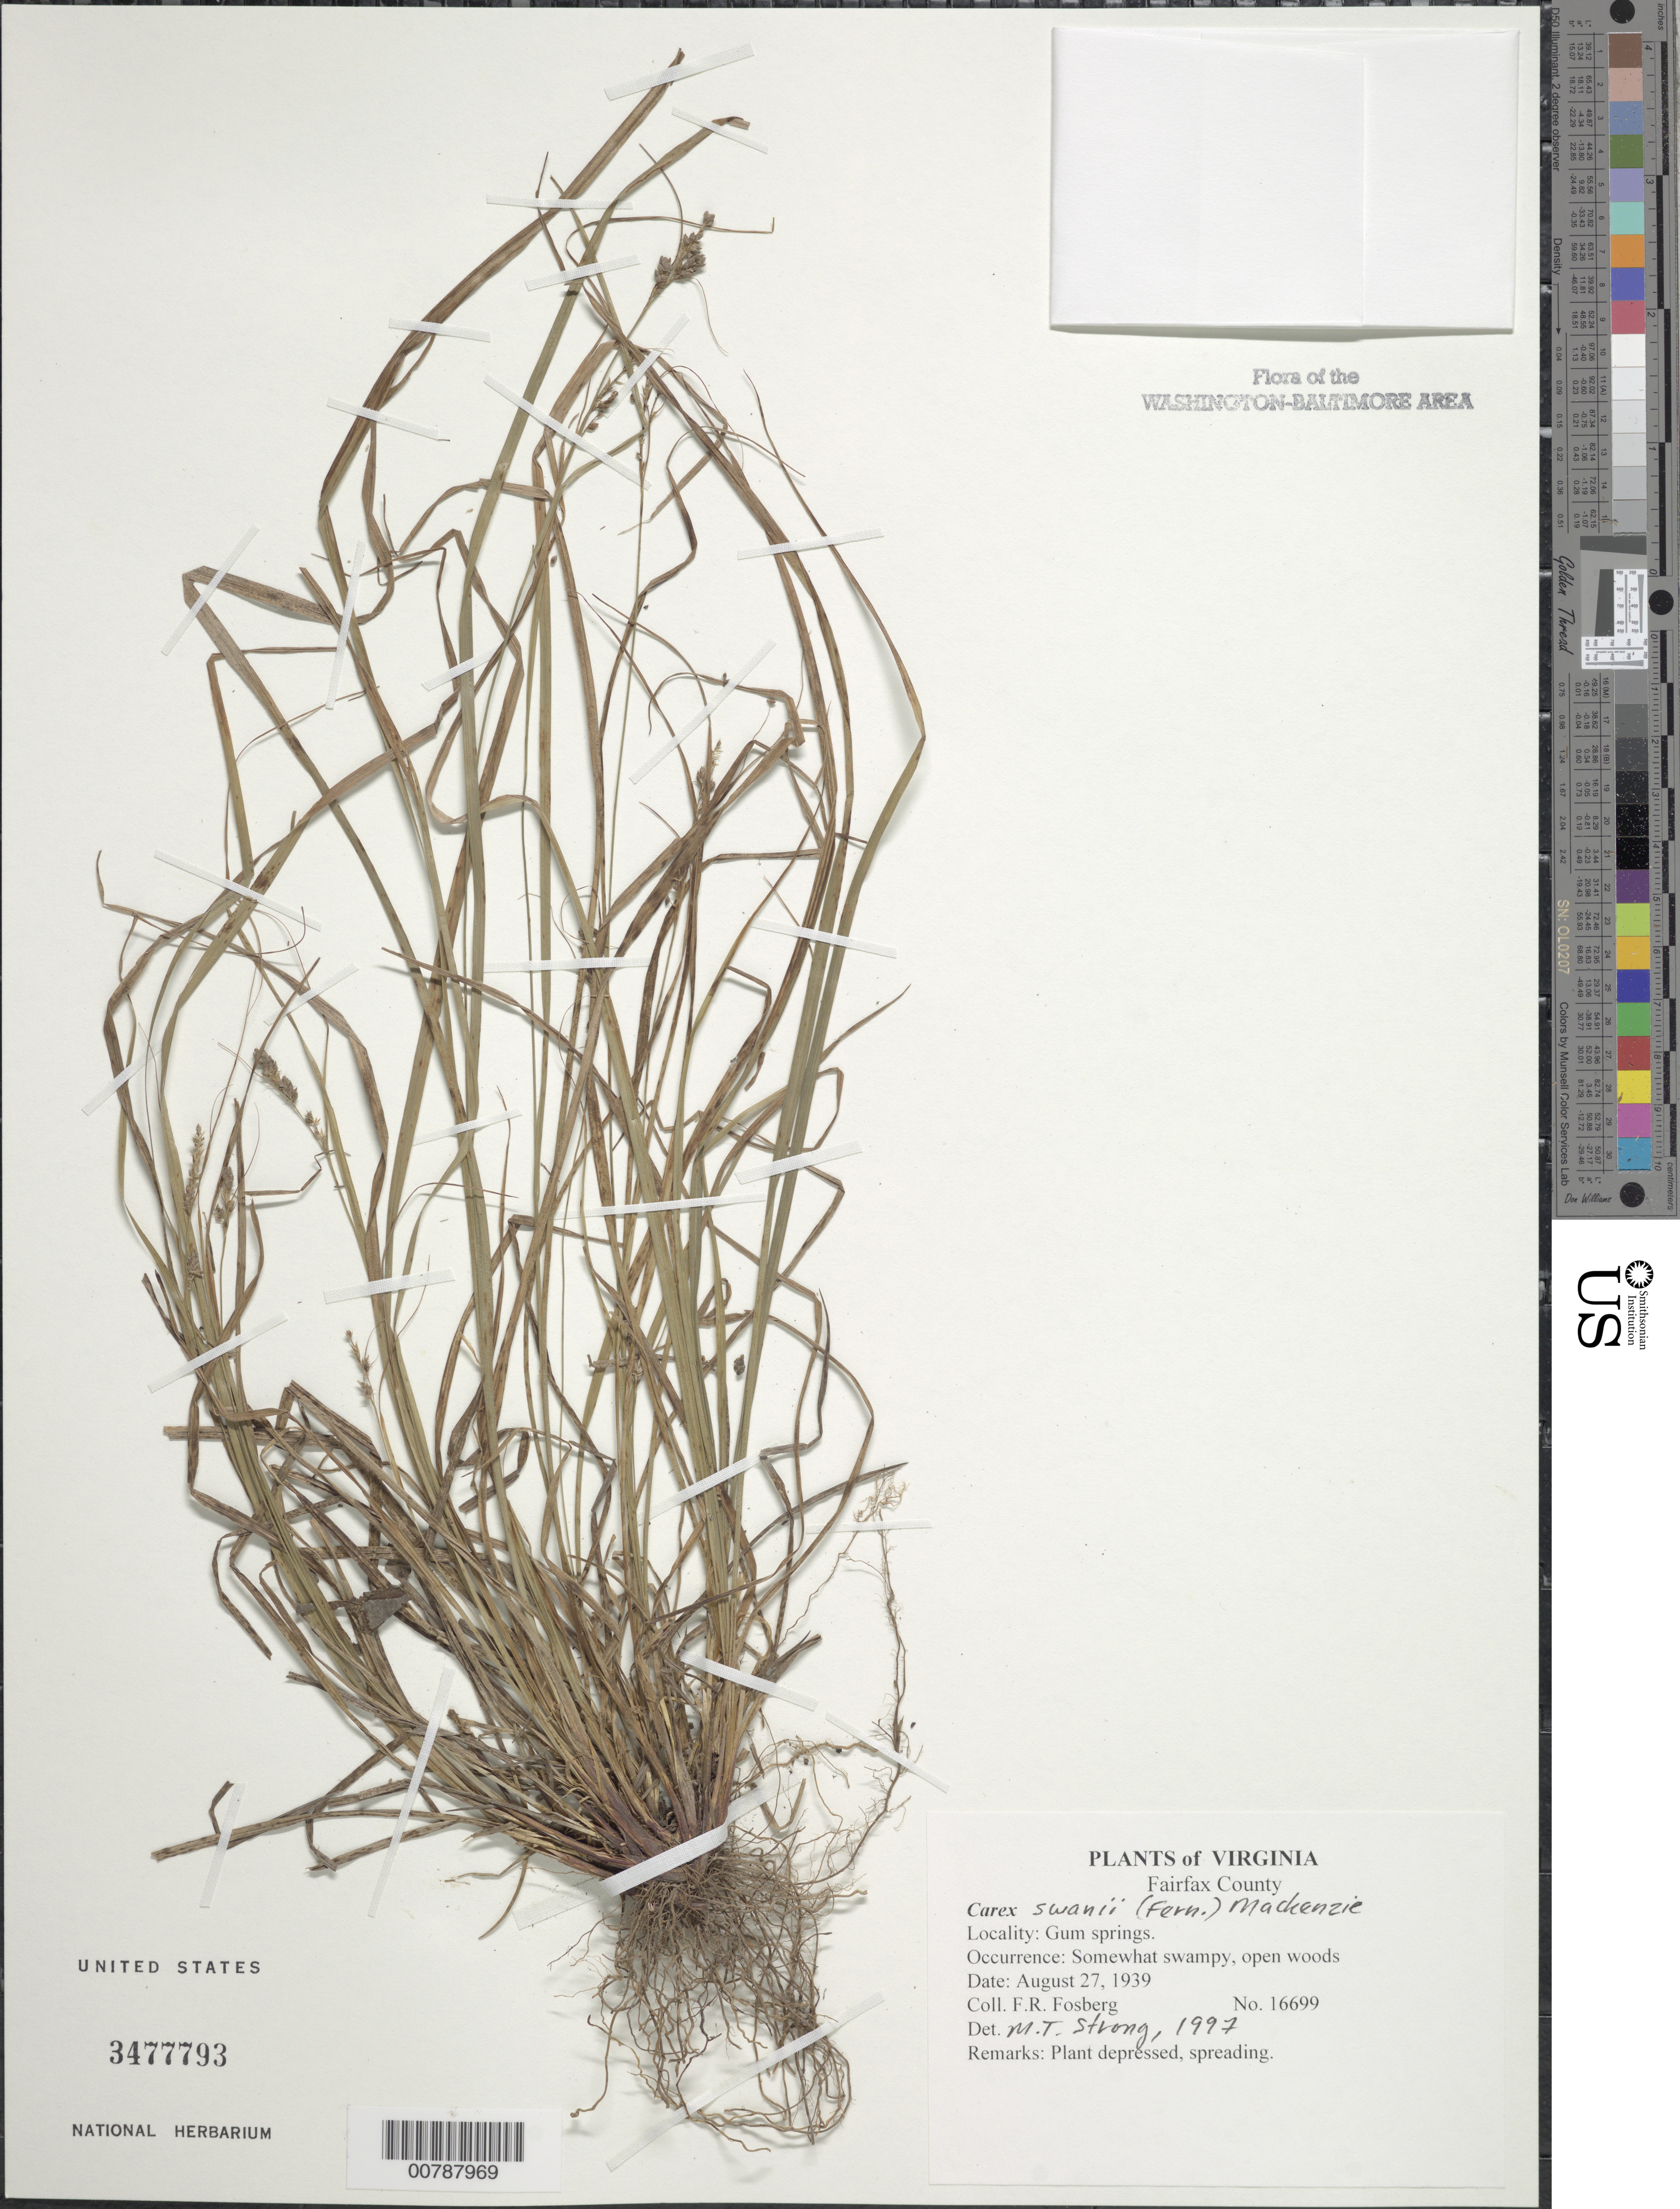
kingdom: Plantae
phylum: Tracheophyta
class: Liliopsida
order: Poales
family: Cyperaceae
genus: Carex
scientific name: Carex swanii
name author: (Fernald) Mack.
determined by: Strong, M. T., (US), Smithsonian Institution - National Museum of Natural History (UNITED STATES)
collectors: F. R. Fosberg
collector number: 16699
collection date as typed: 27 Aug 1939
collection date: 1939-08-27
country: United States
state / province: Virginia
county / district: Fairfax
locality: Gum Springs.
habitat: Somewhat swampy, open woods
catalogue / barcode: US 3477793